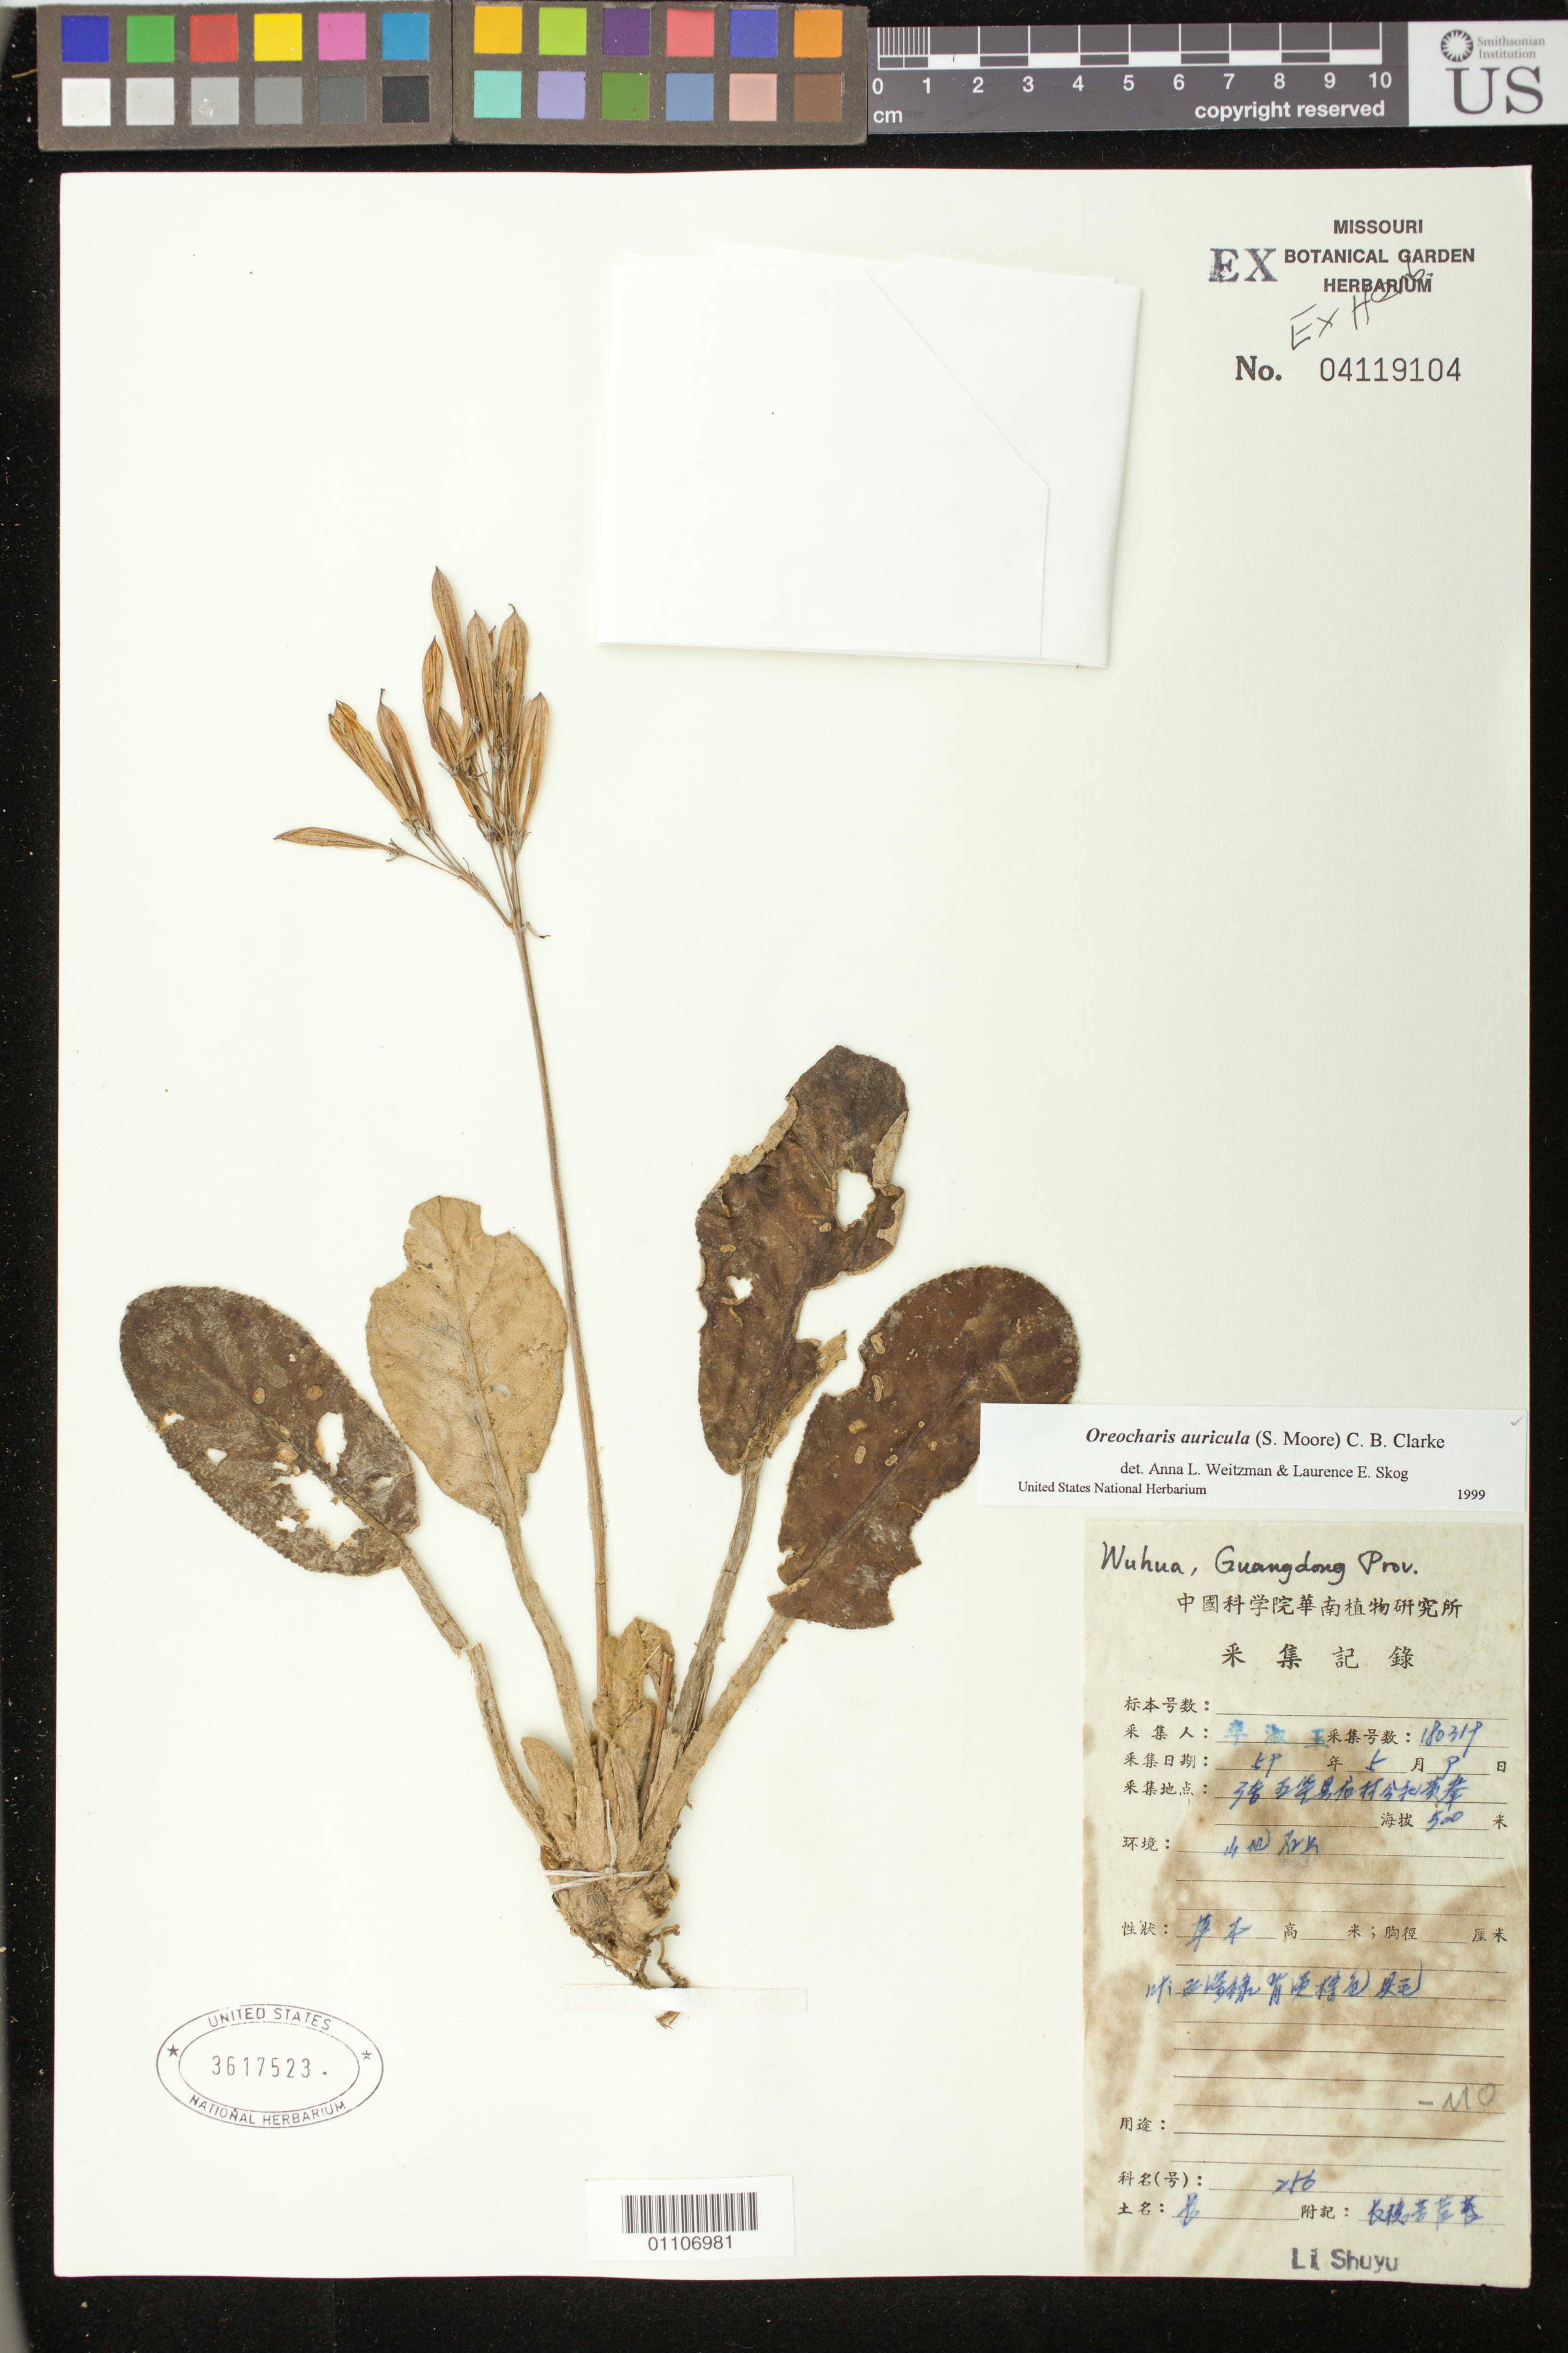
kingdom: Plantae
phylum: Tracheophyta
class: Magnoliopsida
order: Lamiales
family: Gesneriaceae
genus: Oreocharis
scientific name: Oreocharis auricula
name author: (S. Moore) C.B. Clarke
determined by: Skog, L. E.; Weitzman, A. L.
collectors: S. Li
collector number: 180318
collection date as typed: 05 Aug 1958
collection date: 1958-08-05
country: China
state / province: Guangdong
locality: Wuhua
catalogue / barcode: US 3617523